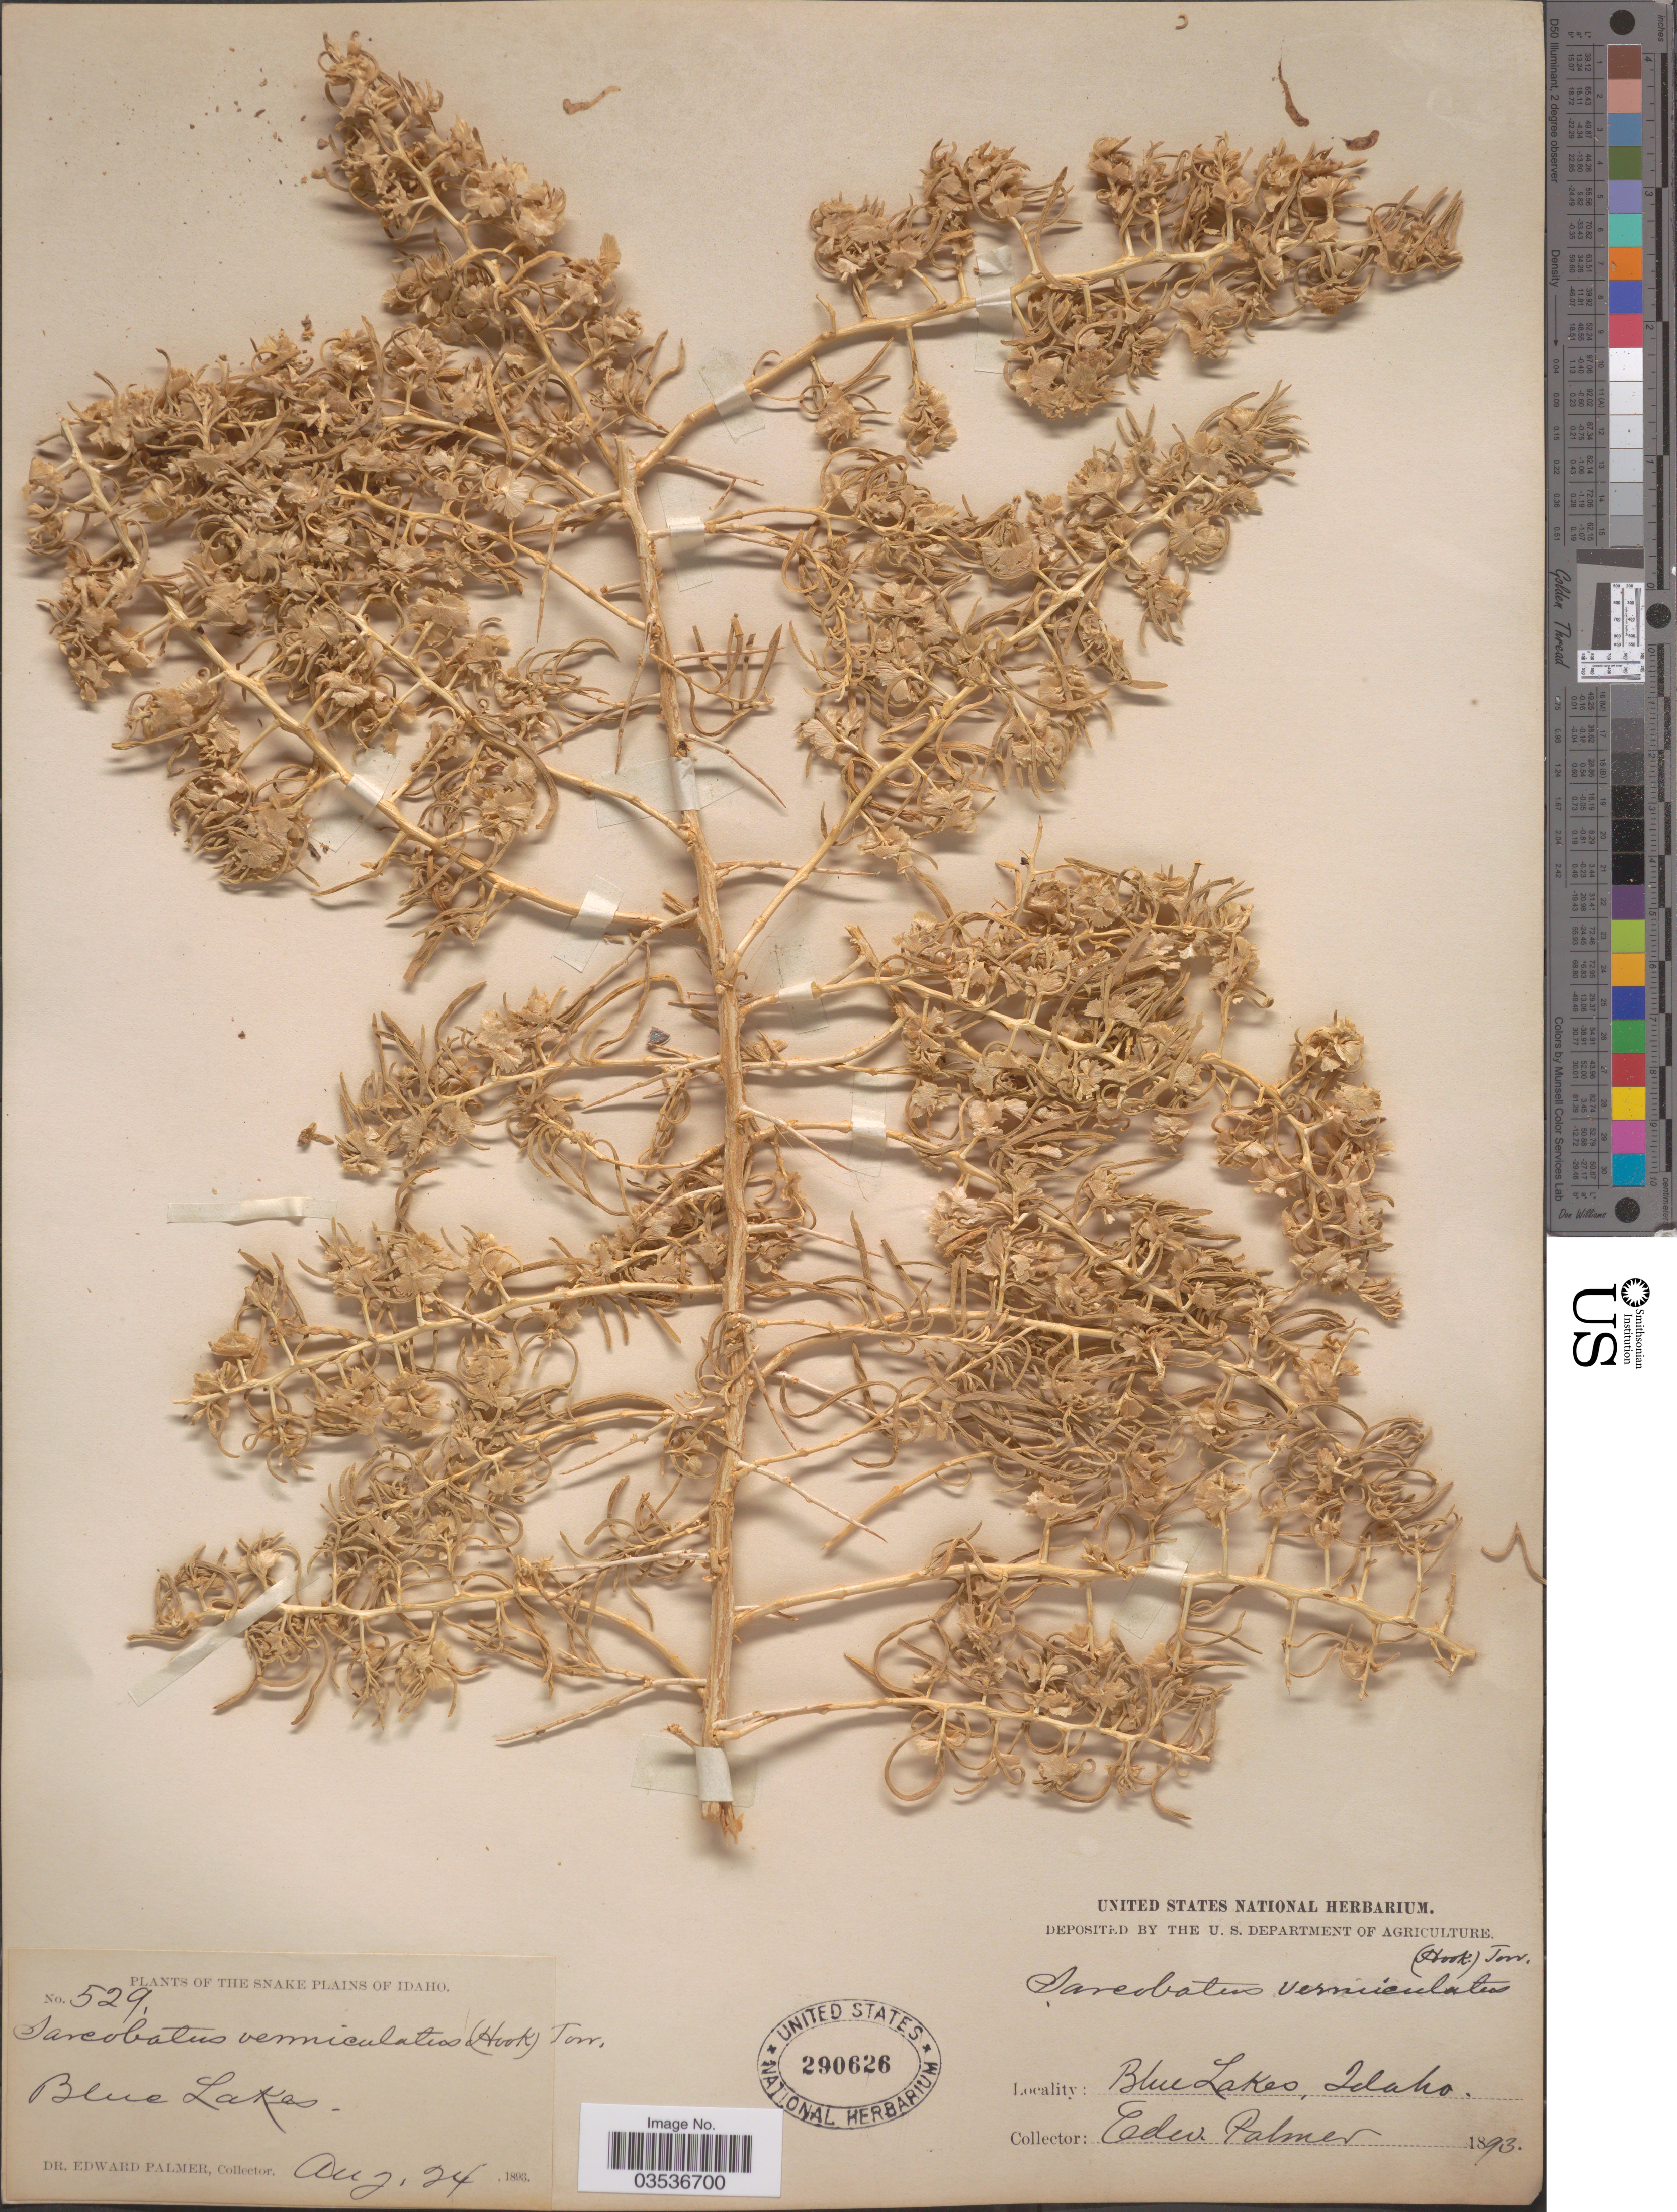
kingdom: Plantae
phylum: Tracheophyta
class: Magnoliopsida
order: Caryophyllales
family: Sarcobataceae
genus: Sarcobatus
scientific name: Sarcobatus vermiculatus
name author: (Hook.) Torr.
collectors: E. Palmer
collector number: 529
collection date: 1893-08-24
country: United States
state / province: Idaho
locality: The Snake Plains of Idaho. Blue Lakes.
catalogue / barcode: US 290626